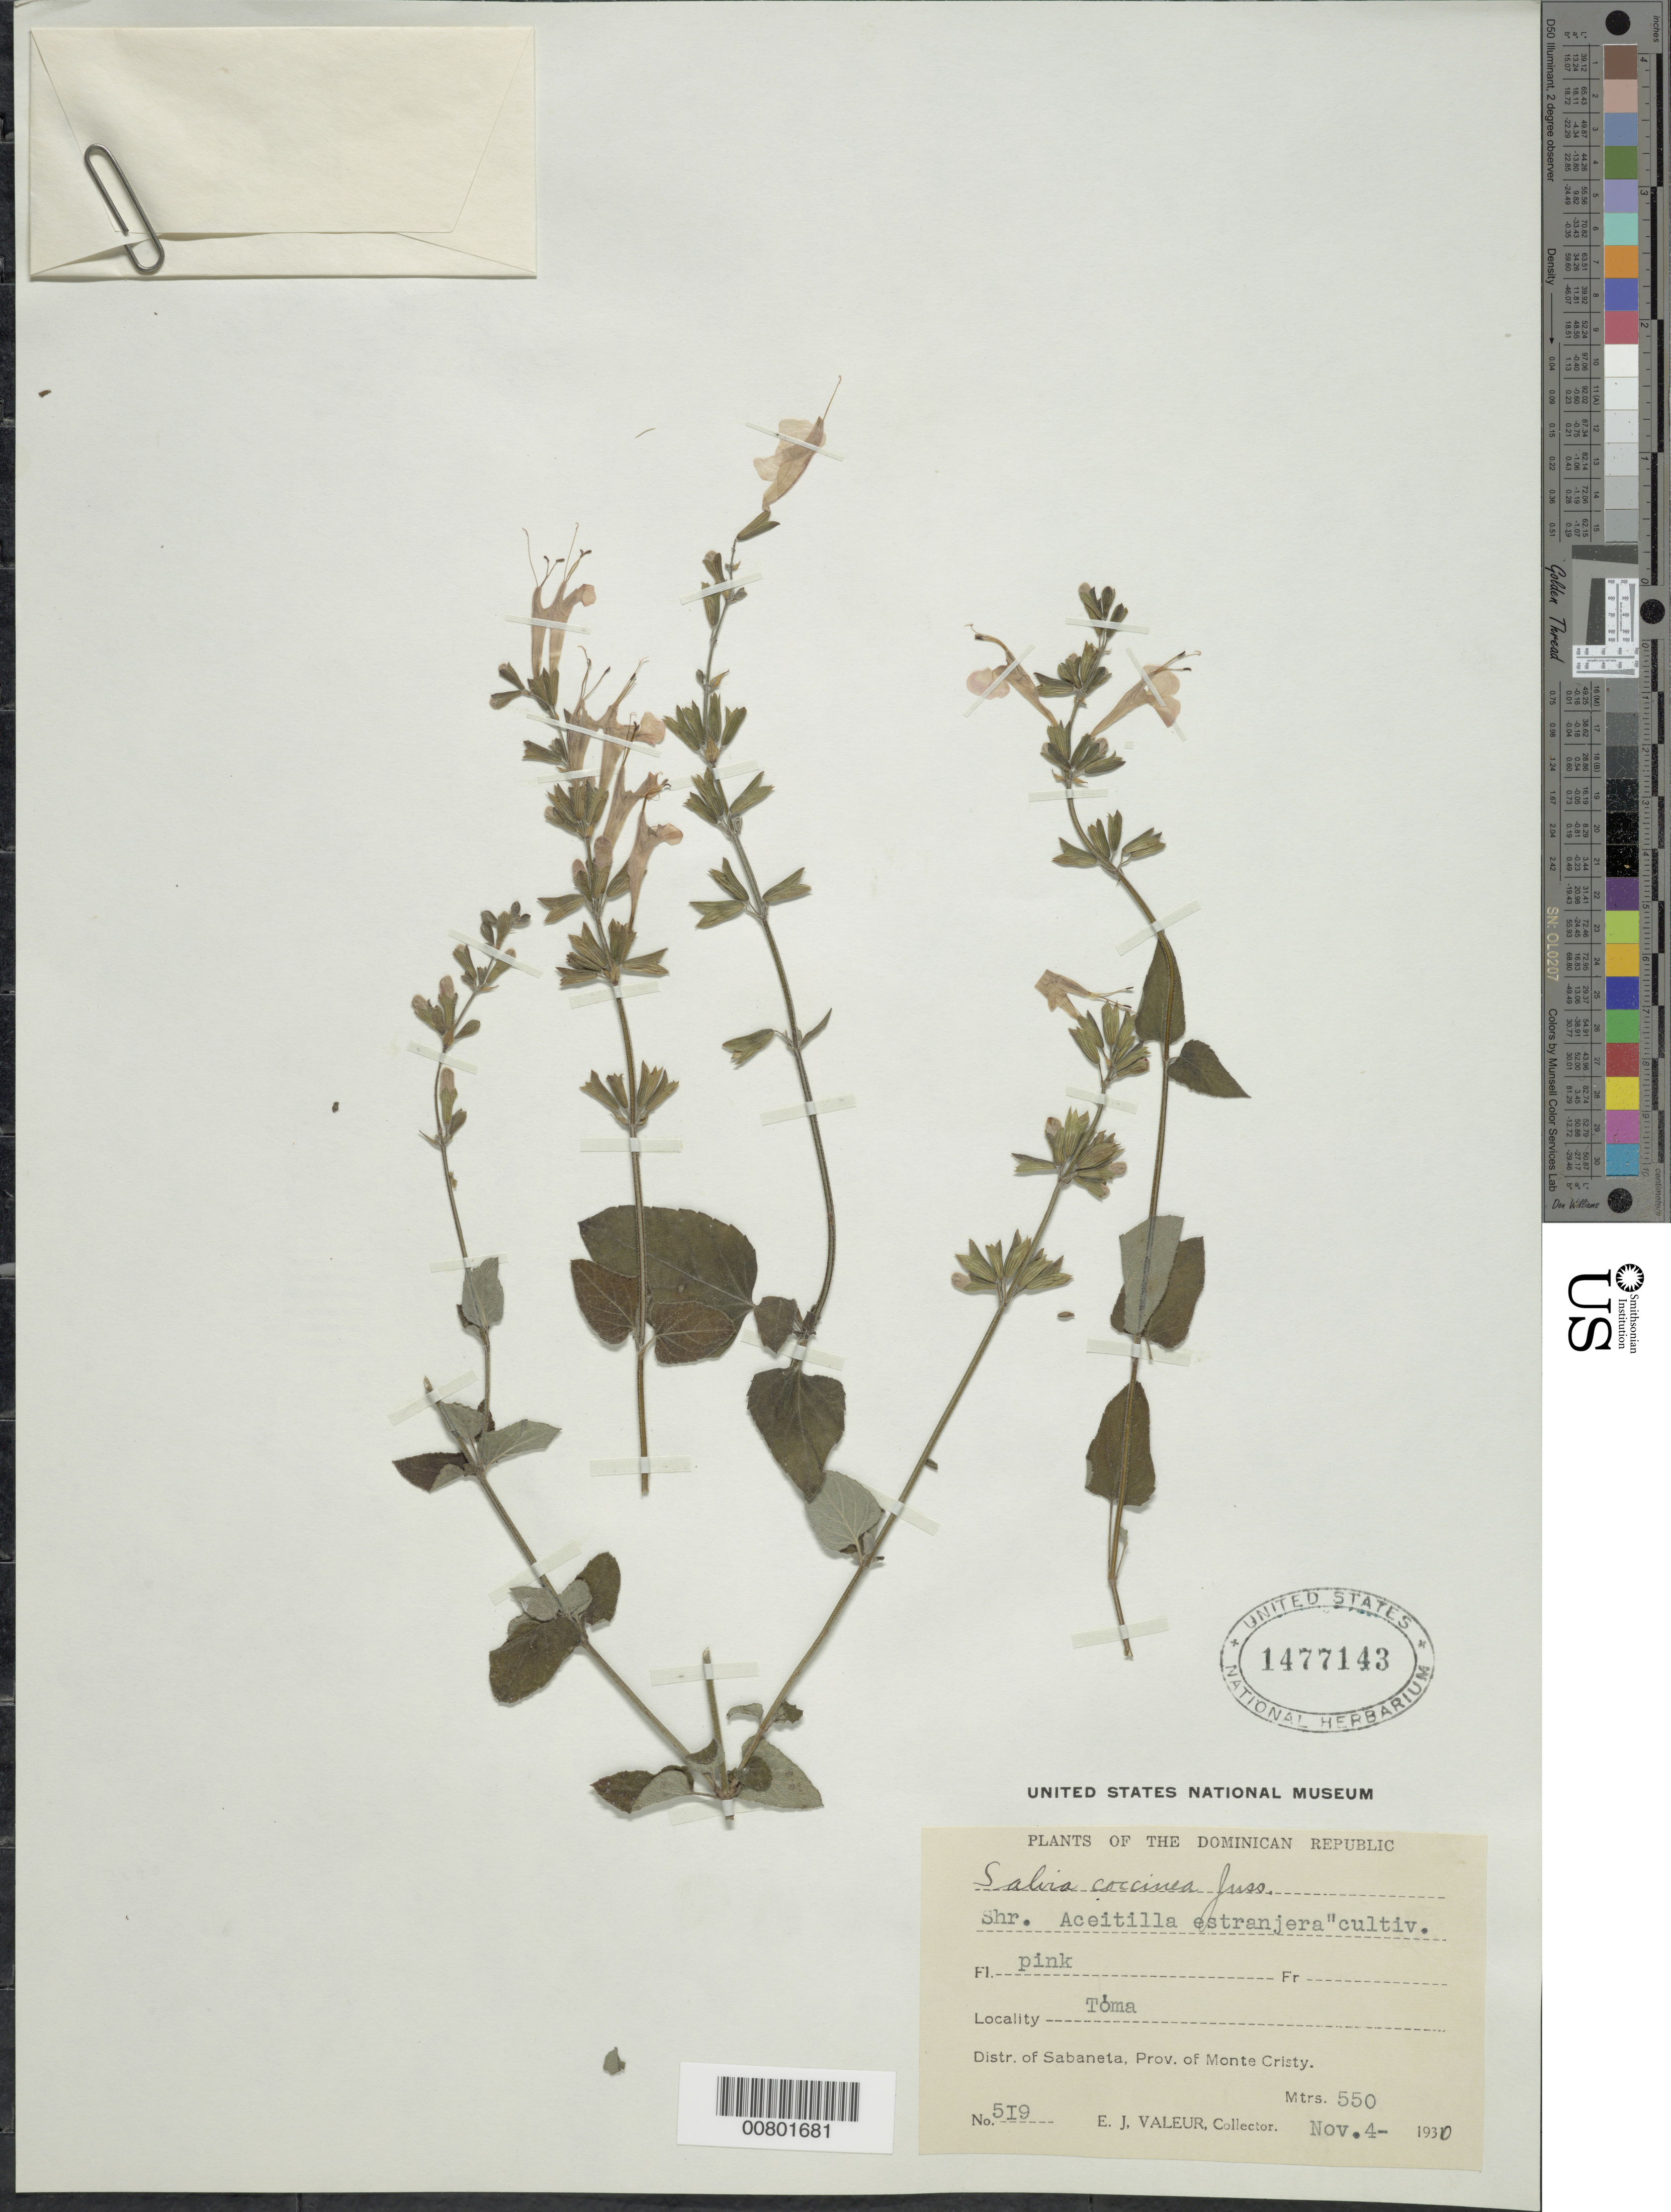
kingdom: Plantae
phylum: Tracheophyta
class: Magnoliopsida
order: Lamiales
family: Lamiaceae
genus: Salvia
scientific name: Salvia coccinea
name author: Buc'hoz ex Etl.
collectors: E. Valeur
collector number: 519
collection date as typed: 04 Nov 1930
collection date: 1930-11-04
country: Dominican Republic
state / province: Monte Cristi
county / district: Sabaneta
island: Hispaniola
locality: Tóma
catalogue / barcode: US 1477143